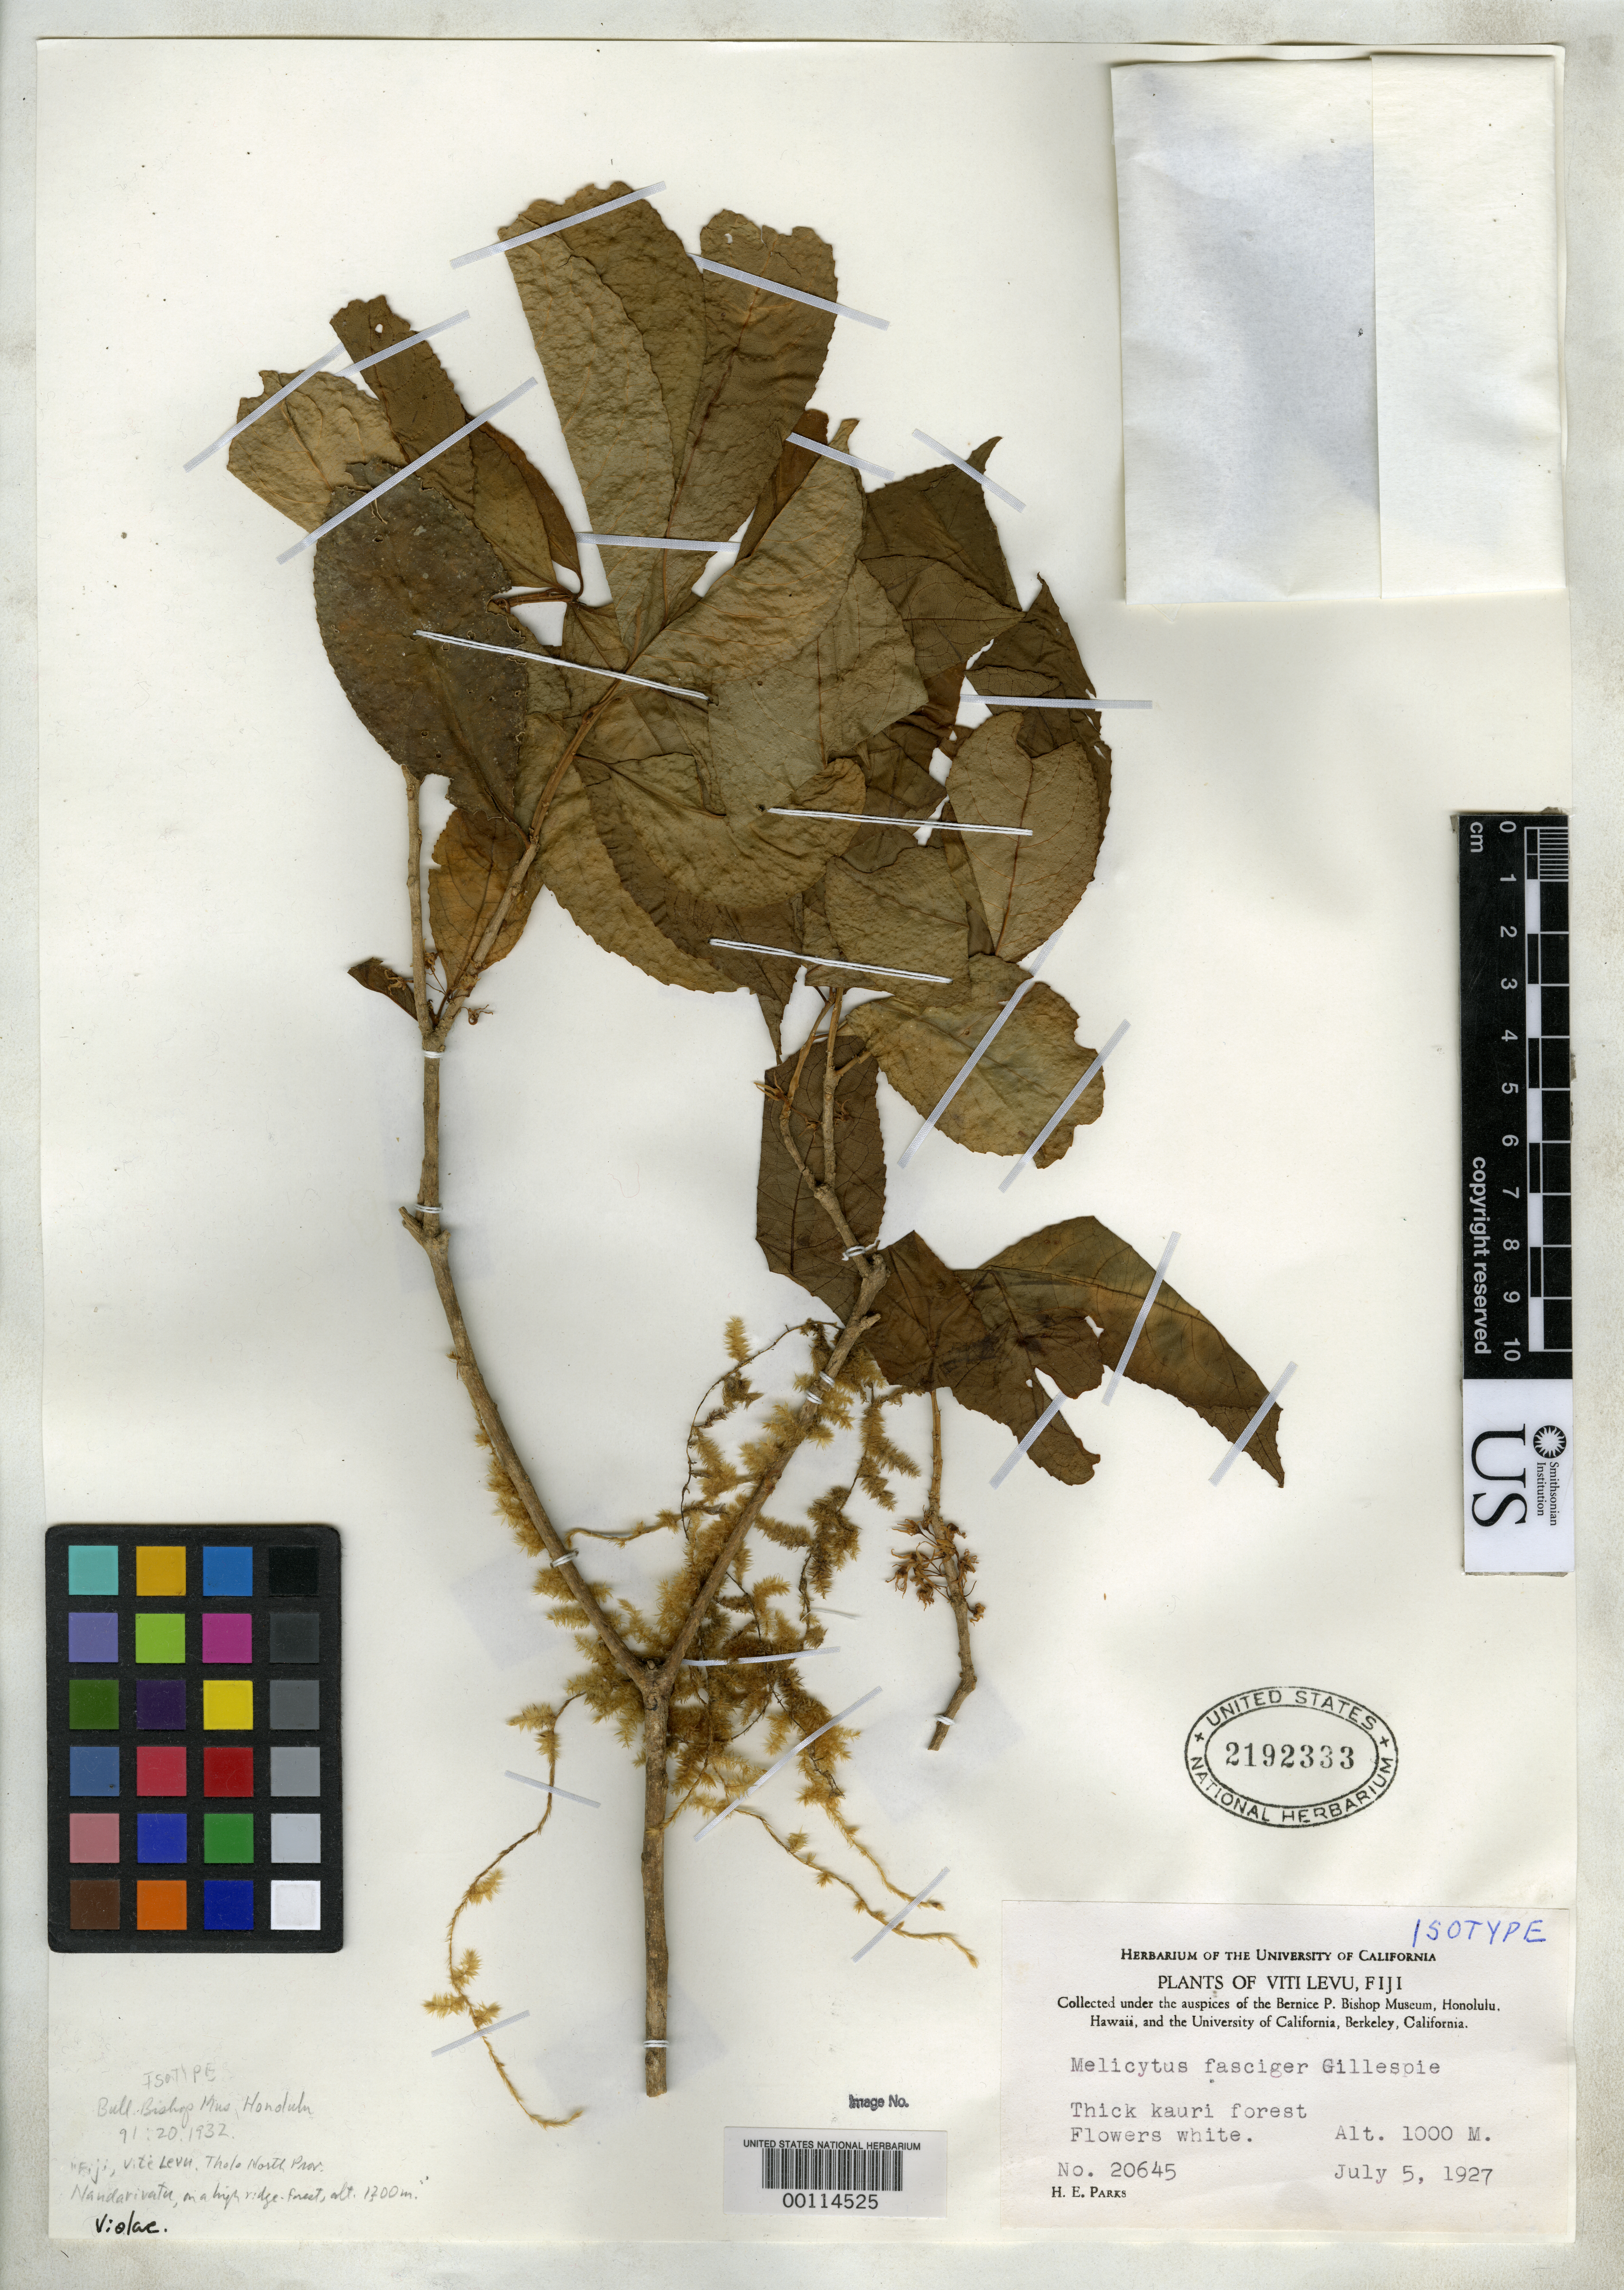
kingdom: Plantae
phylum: Tracheophyta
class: Magnoliopsida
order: Malpighiales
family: Violaceae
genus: Melicytus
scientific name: Melicytus fasciger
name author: Gillespie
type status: Isotype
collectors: H. E. Parks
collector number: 20645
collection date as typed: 05 Jul 1927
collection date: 1927-07-05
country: Fiji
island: Viti Levu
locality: Nandarivatu. [Viti Levu Group]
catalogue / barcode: US 2192333